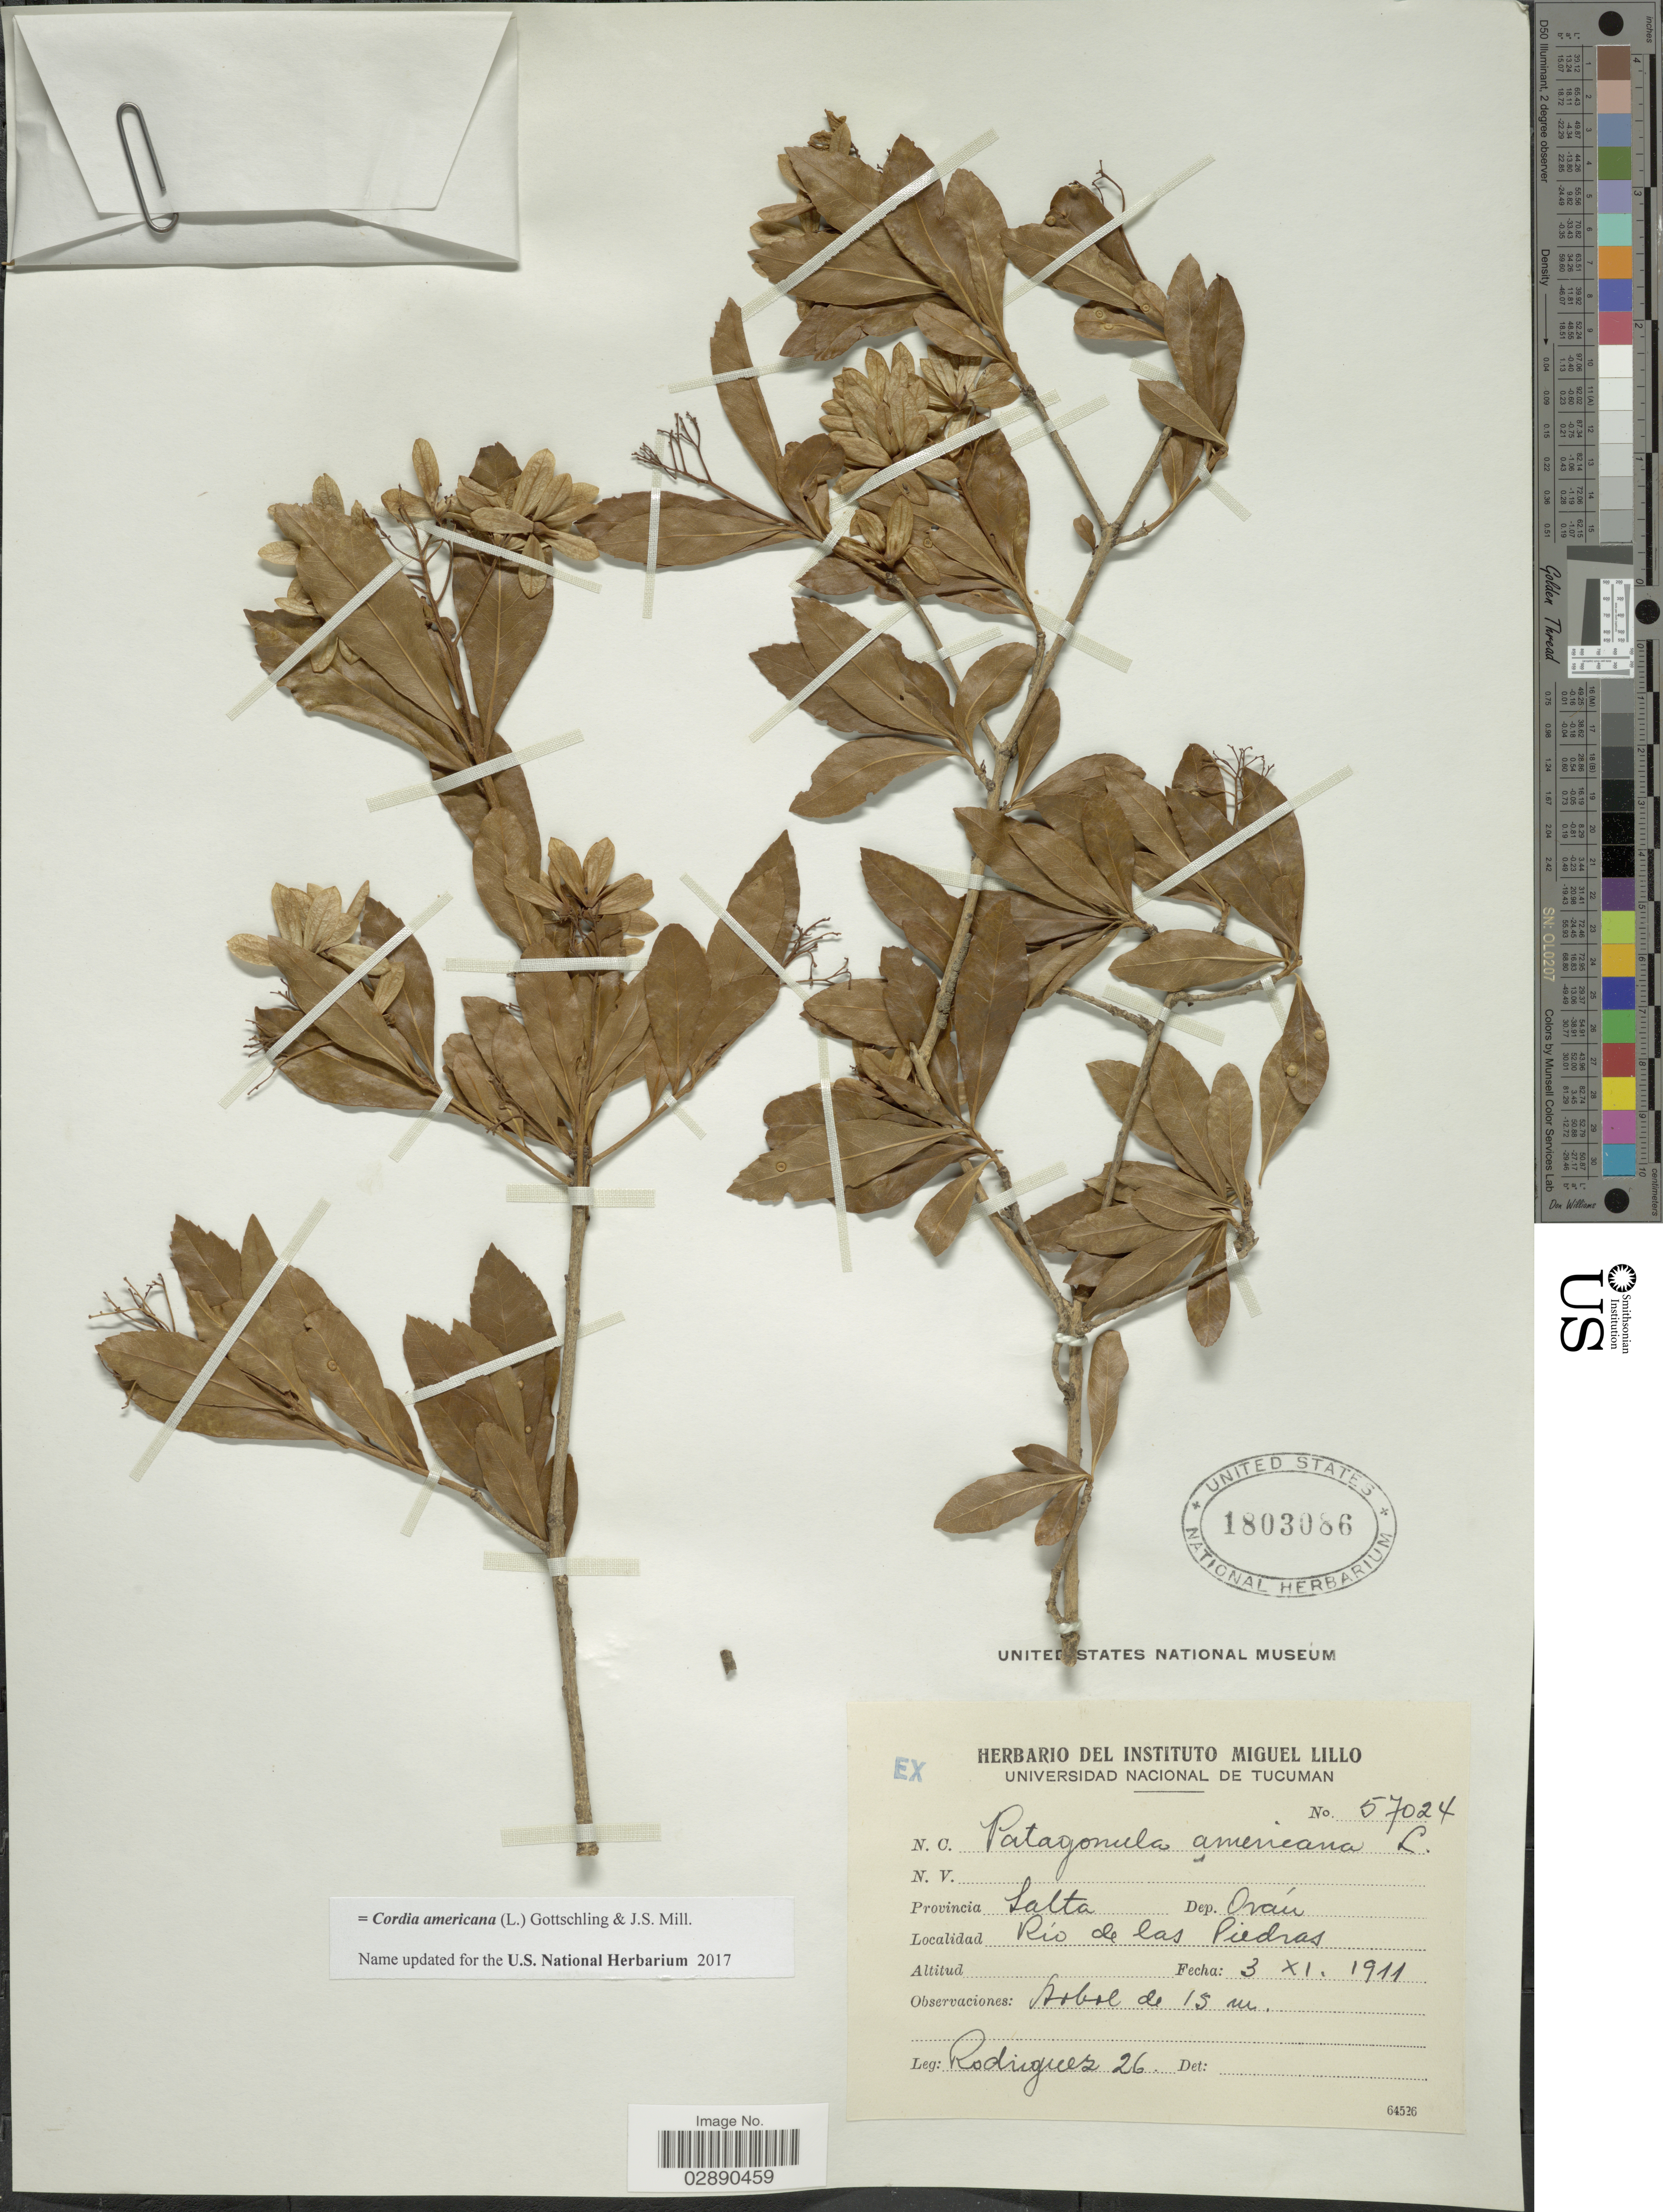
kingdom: Plantae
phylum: Tracheophyta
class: Magnoliopsida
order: Boraginales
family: Cordiaceae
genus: Cordia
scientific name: Cordia americana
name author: (L.) Gottschling & J.S. Mill.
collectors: Rodriguez, --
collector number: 26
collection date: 1911-11-03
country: Argentina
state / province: Salta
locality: Provincia Salta, Dep. Orán. Río de la Piedras.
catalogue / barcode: US 1803086